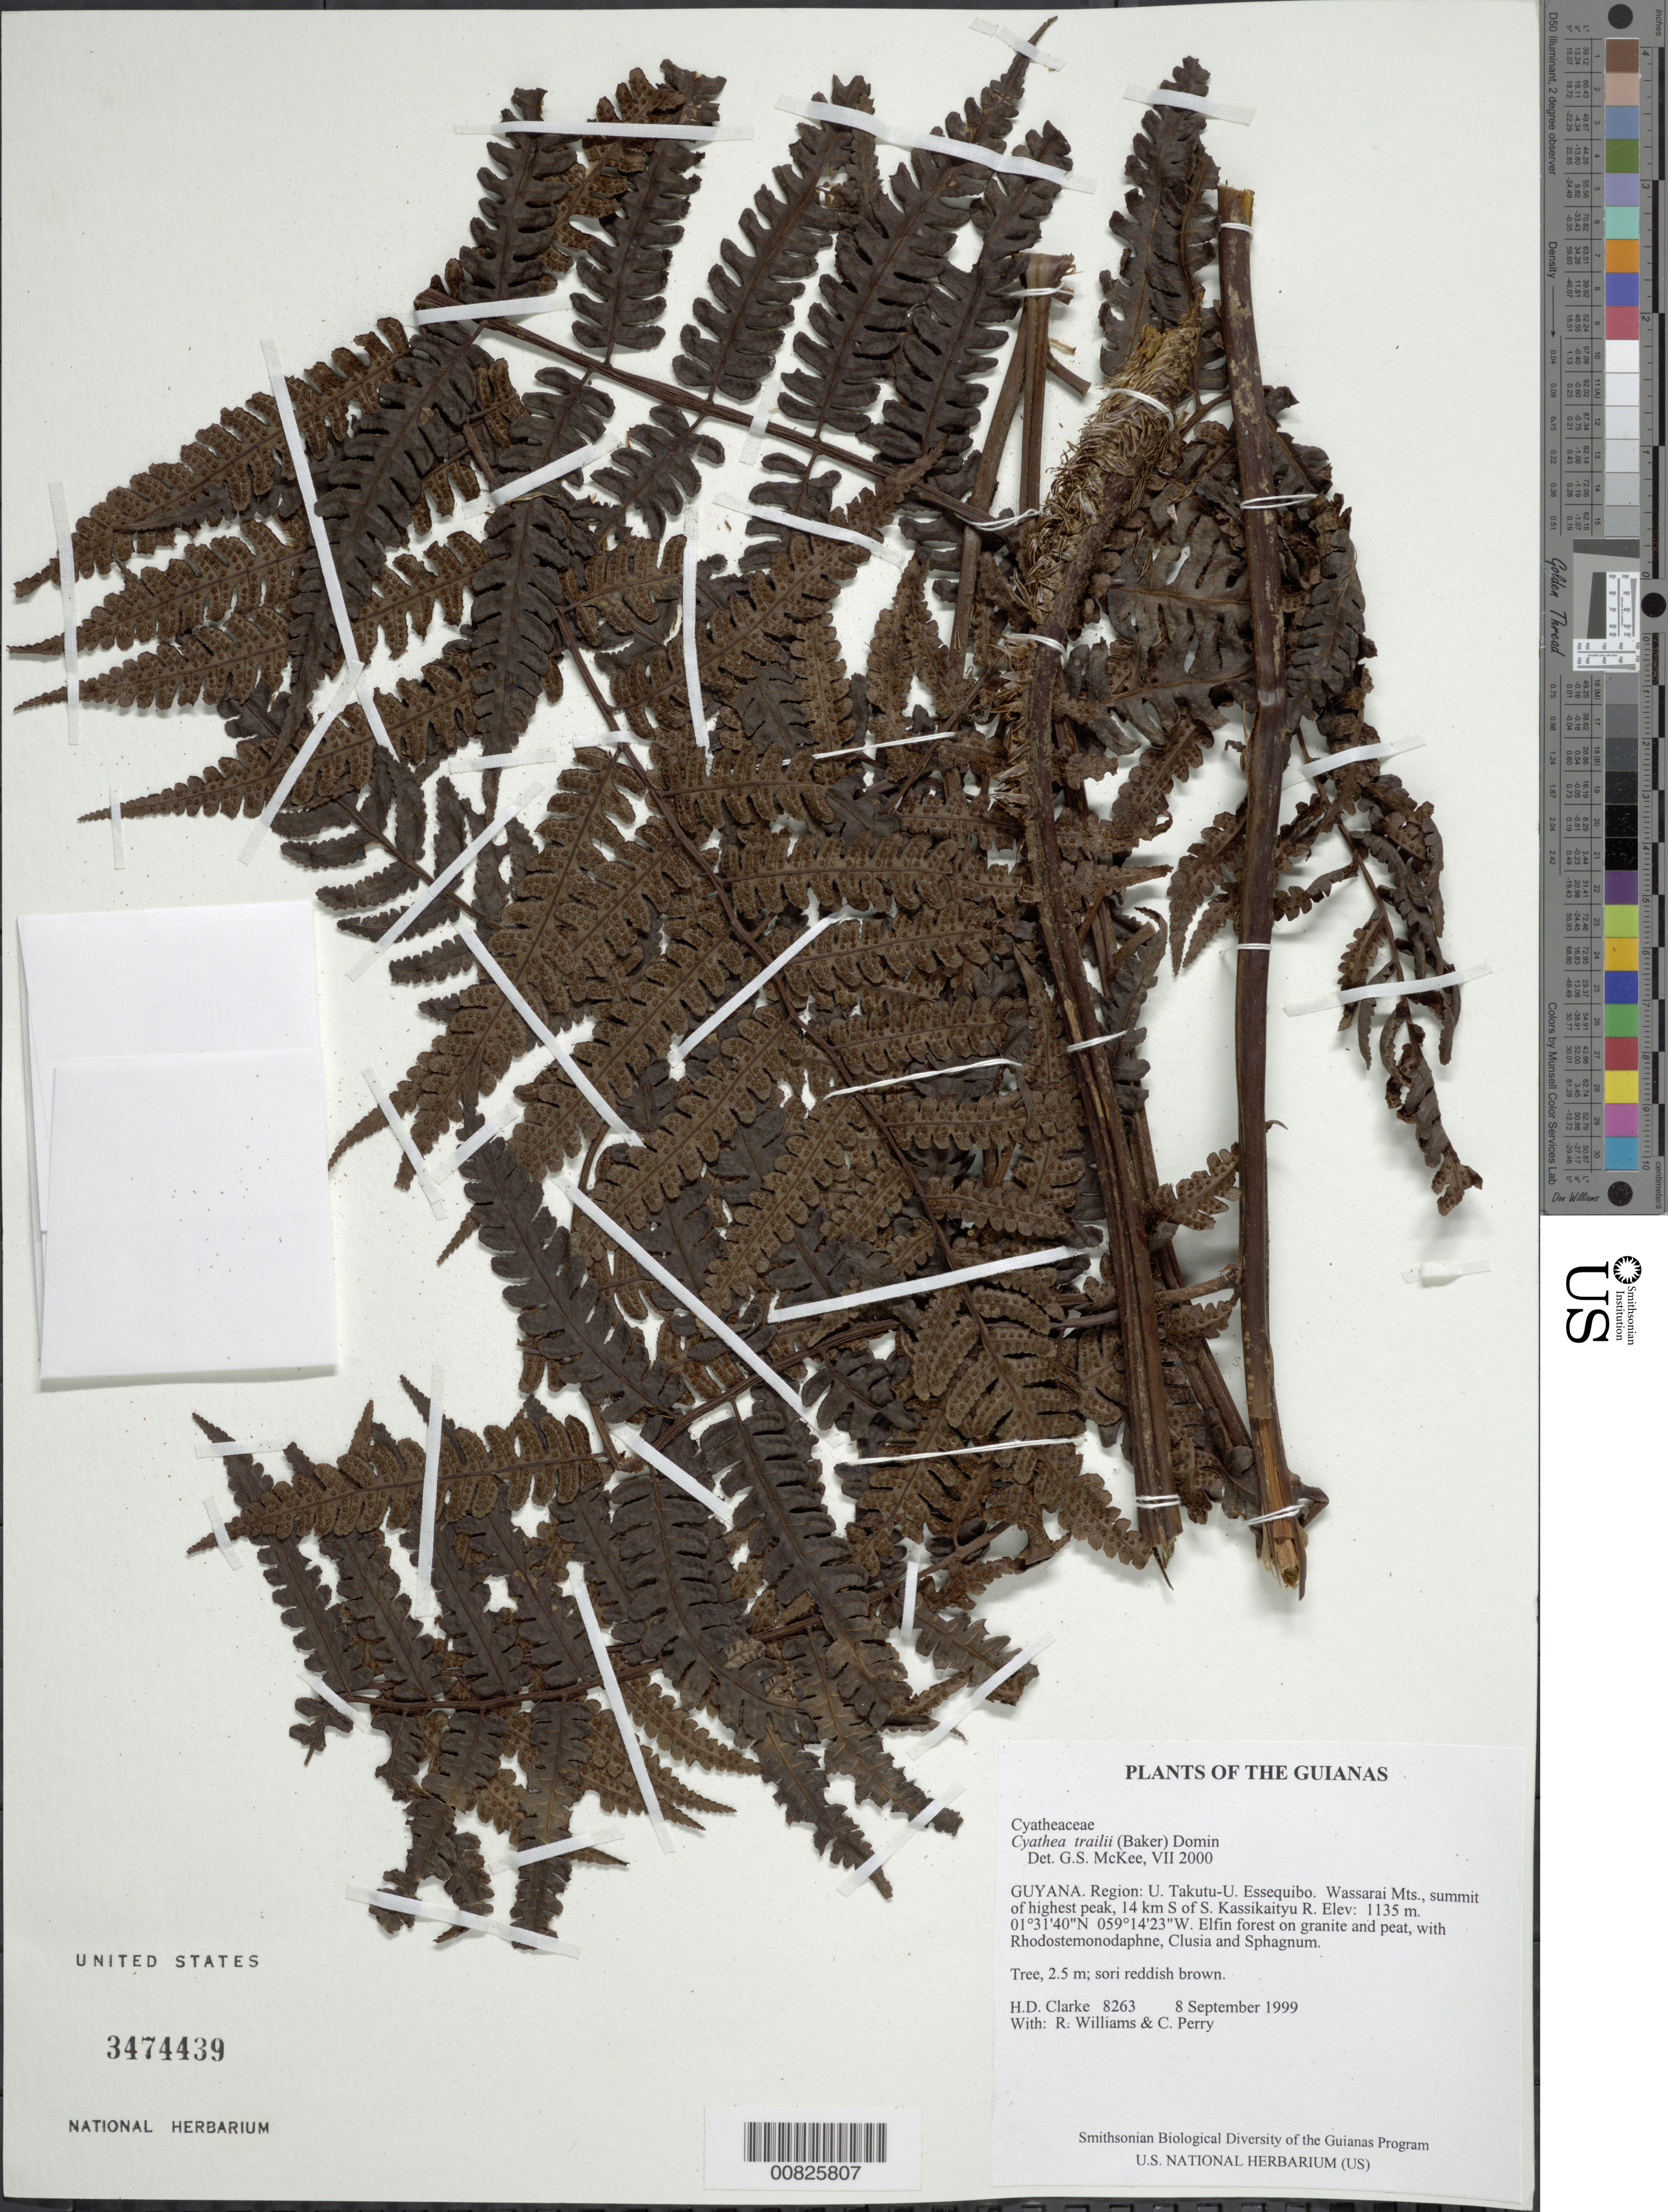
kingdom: Plantae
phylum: Tracheophyta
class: Polypodiopsida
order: Cyatheales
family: Cyatheaceae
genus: Cyathea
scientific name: Cyathea traillii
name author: (Baker) Domin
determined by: McKee, G. S., (US), NMNH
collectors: H. D. Clarke, R. Williams & C. Perry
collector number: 8263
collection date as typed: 8 September 1999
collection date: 1999-09-08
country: Guyana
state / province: U. Takutu-U. Essequibo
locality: Wassarai Mts., summit of highest peak, 14 km S of S. Kassikaityu R.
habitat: Elfin forest on granite and peat, with Rhodostemonodaphne, Clusia and Sphagnum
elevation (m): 1135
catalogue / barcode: US 3474439